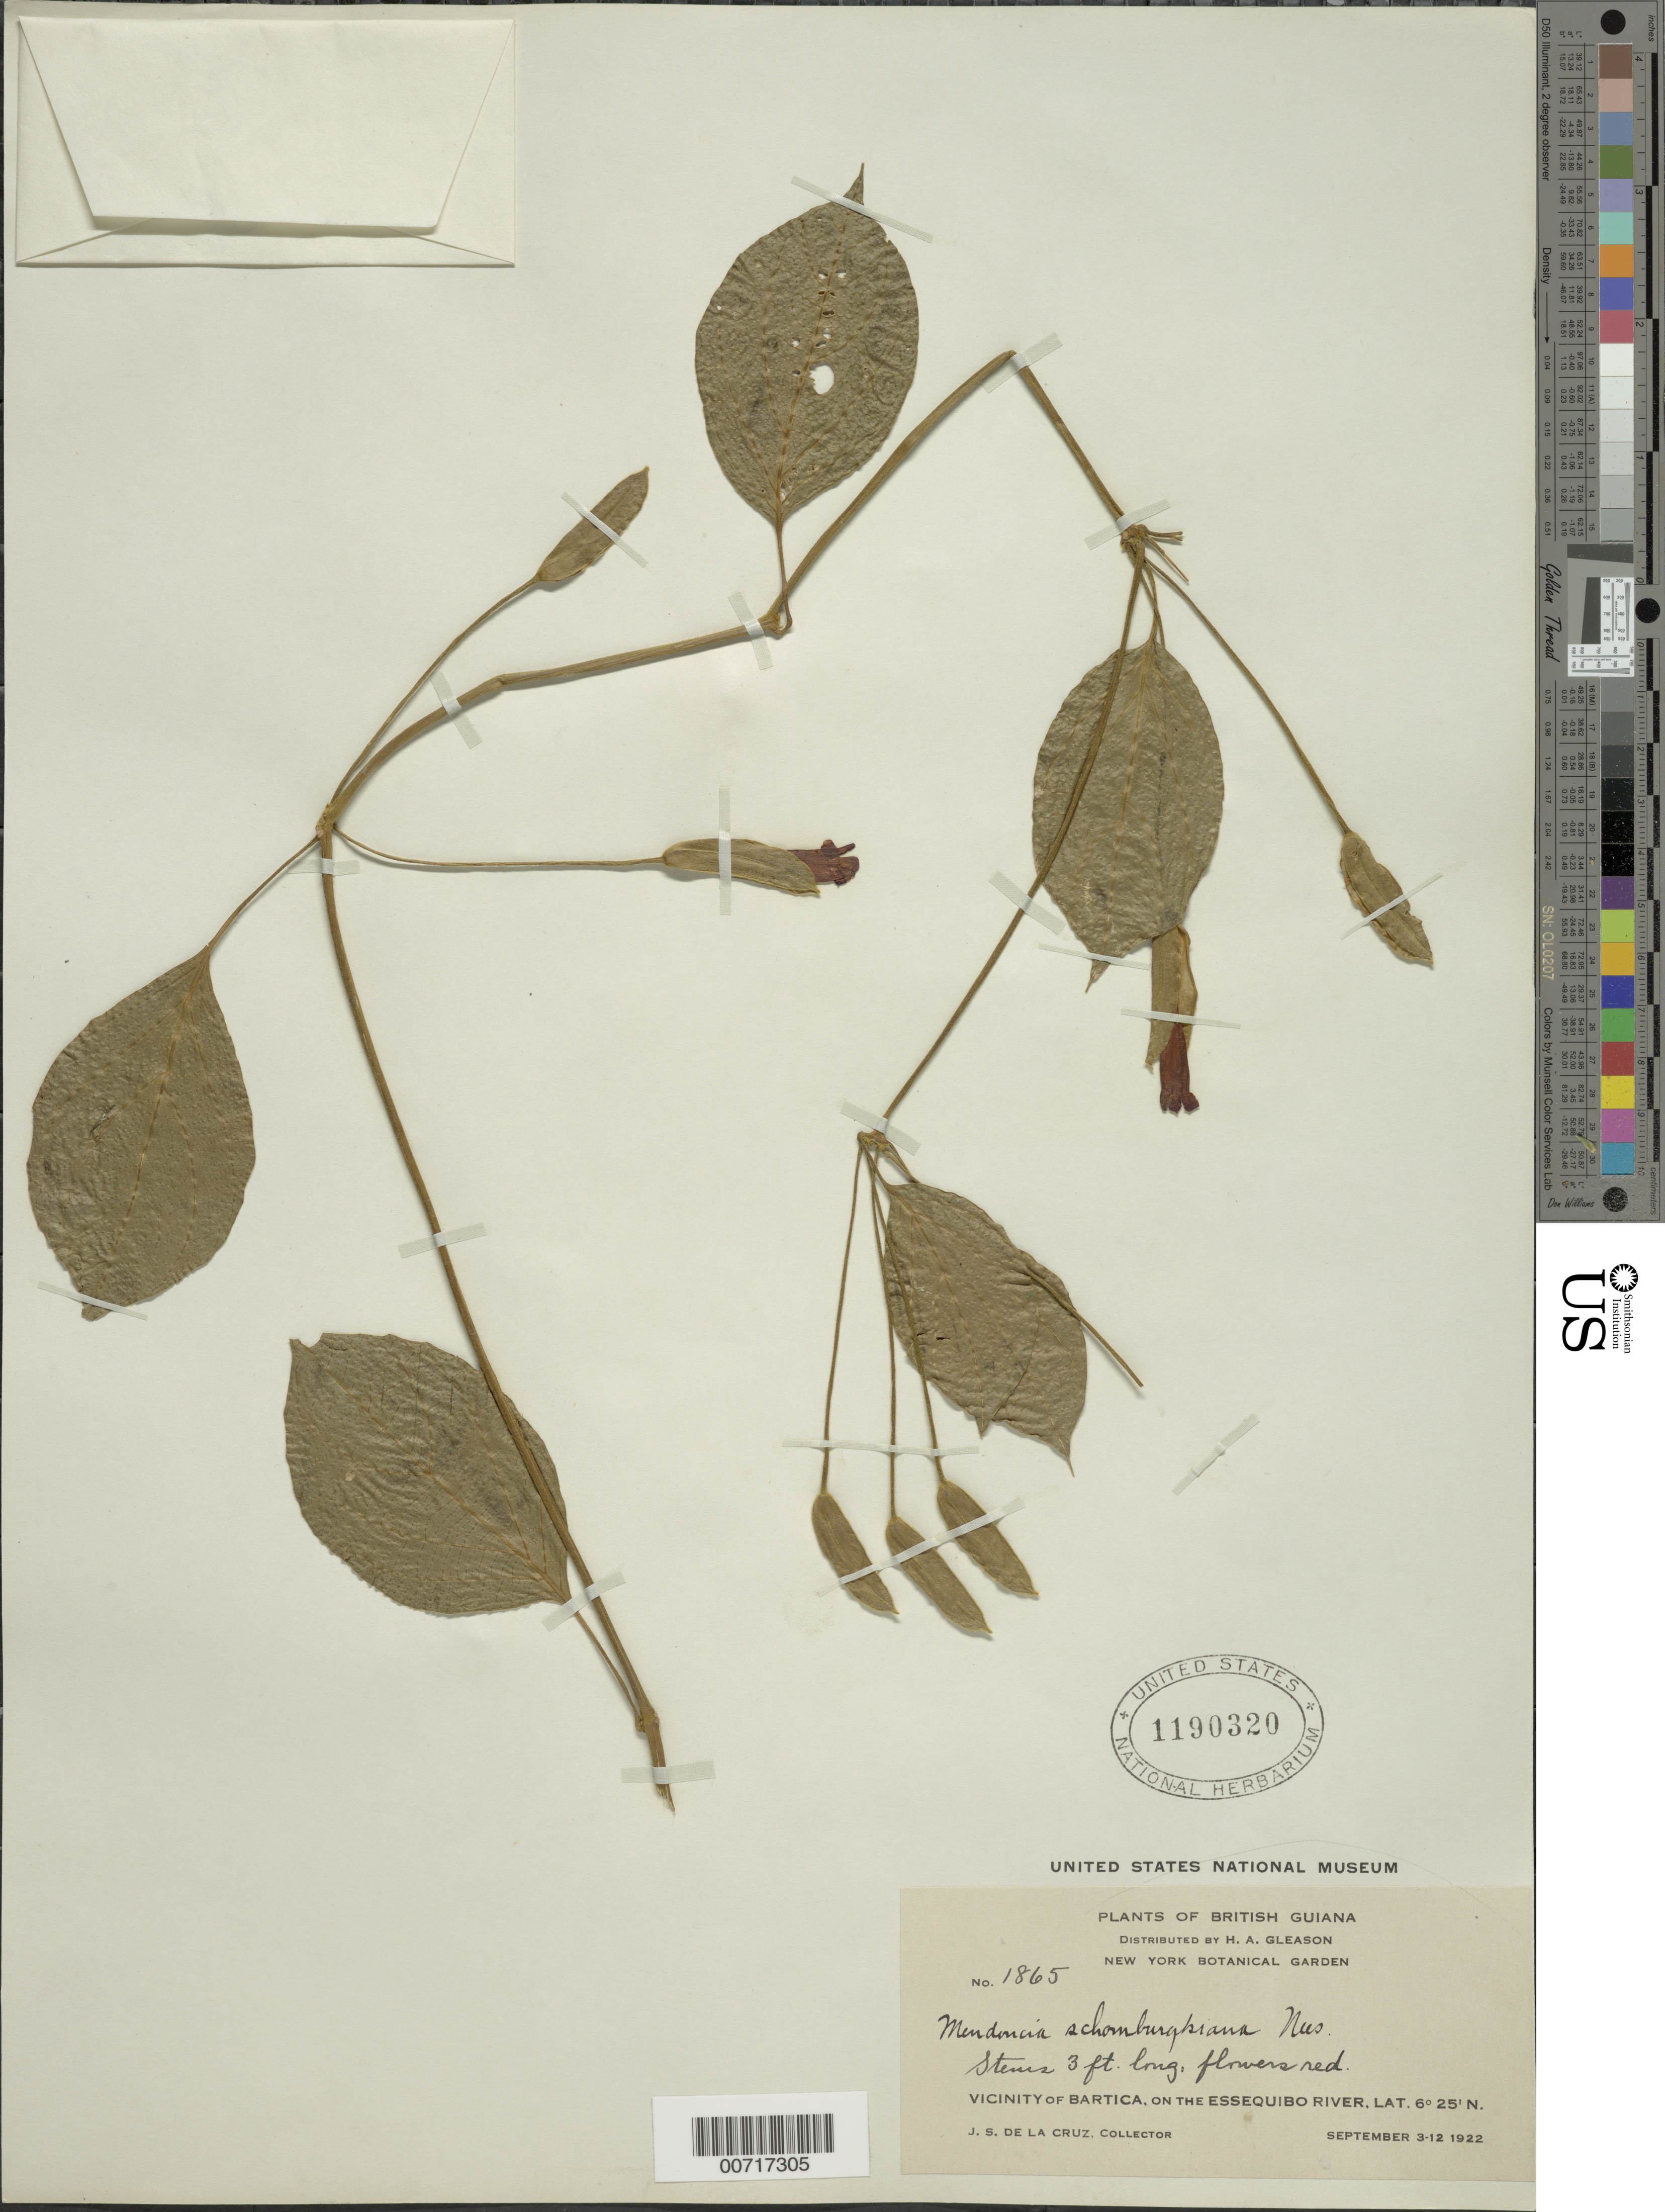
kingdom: Plantae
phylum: Tracheophyta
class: Magnoliopsida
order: Lamiales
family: Acanthaceae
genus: Mendoncia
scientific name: Mendoncia schomburgkiana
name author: Nees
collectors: J. S. de la Cruz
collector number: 1865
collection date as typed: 3-Sep-22 to 12-Sep-22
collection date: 1922-09-03/1922-09-12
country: Guyana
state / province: Cuyuni-Mazaruni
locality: Bartica, vic., on the Essequibo River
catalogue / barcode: US 1190320